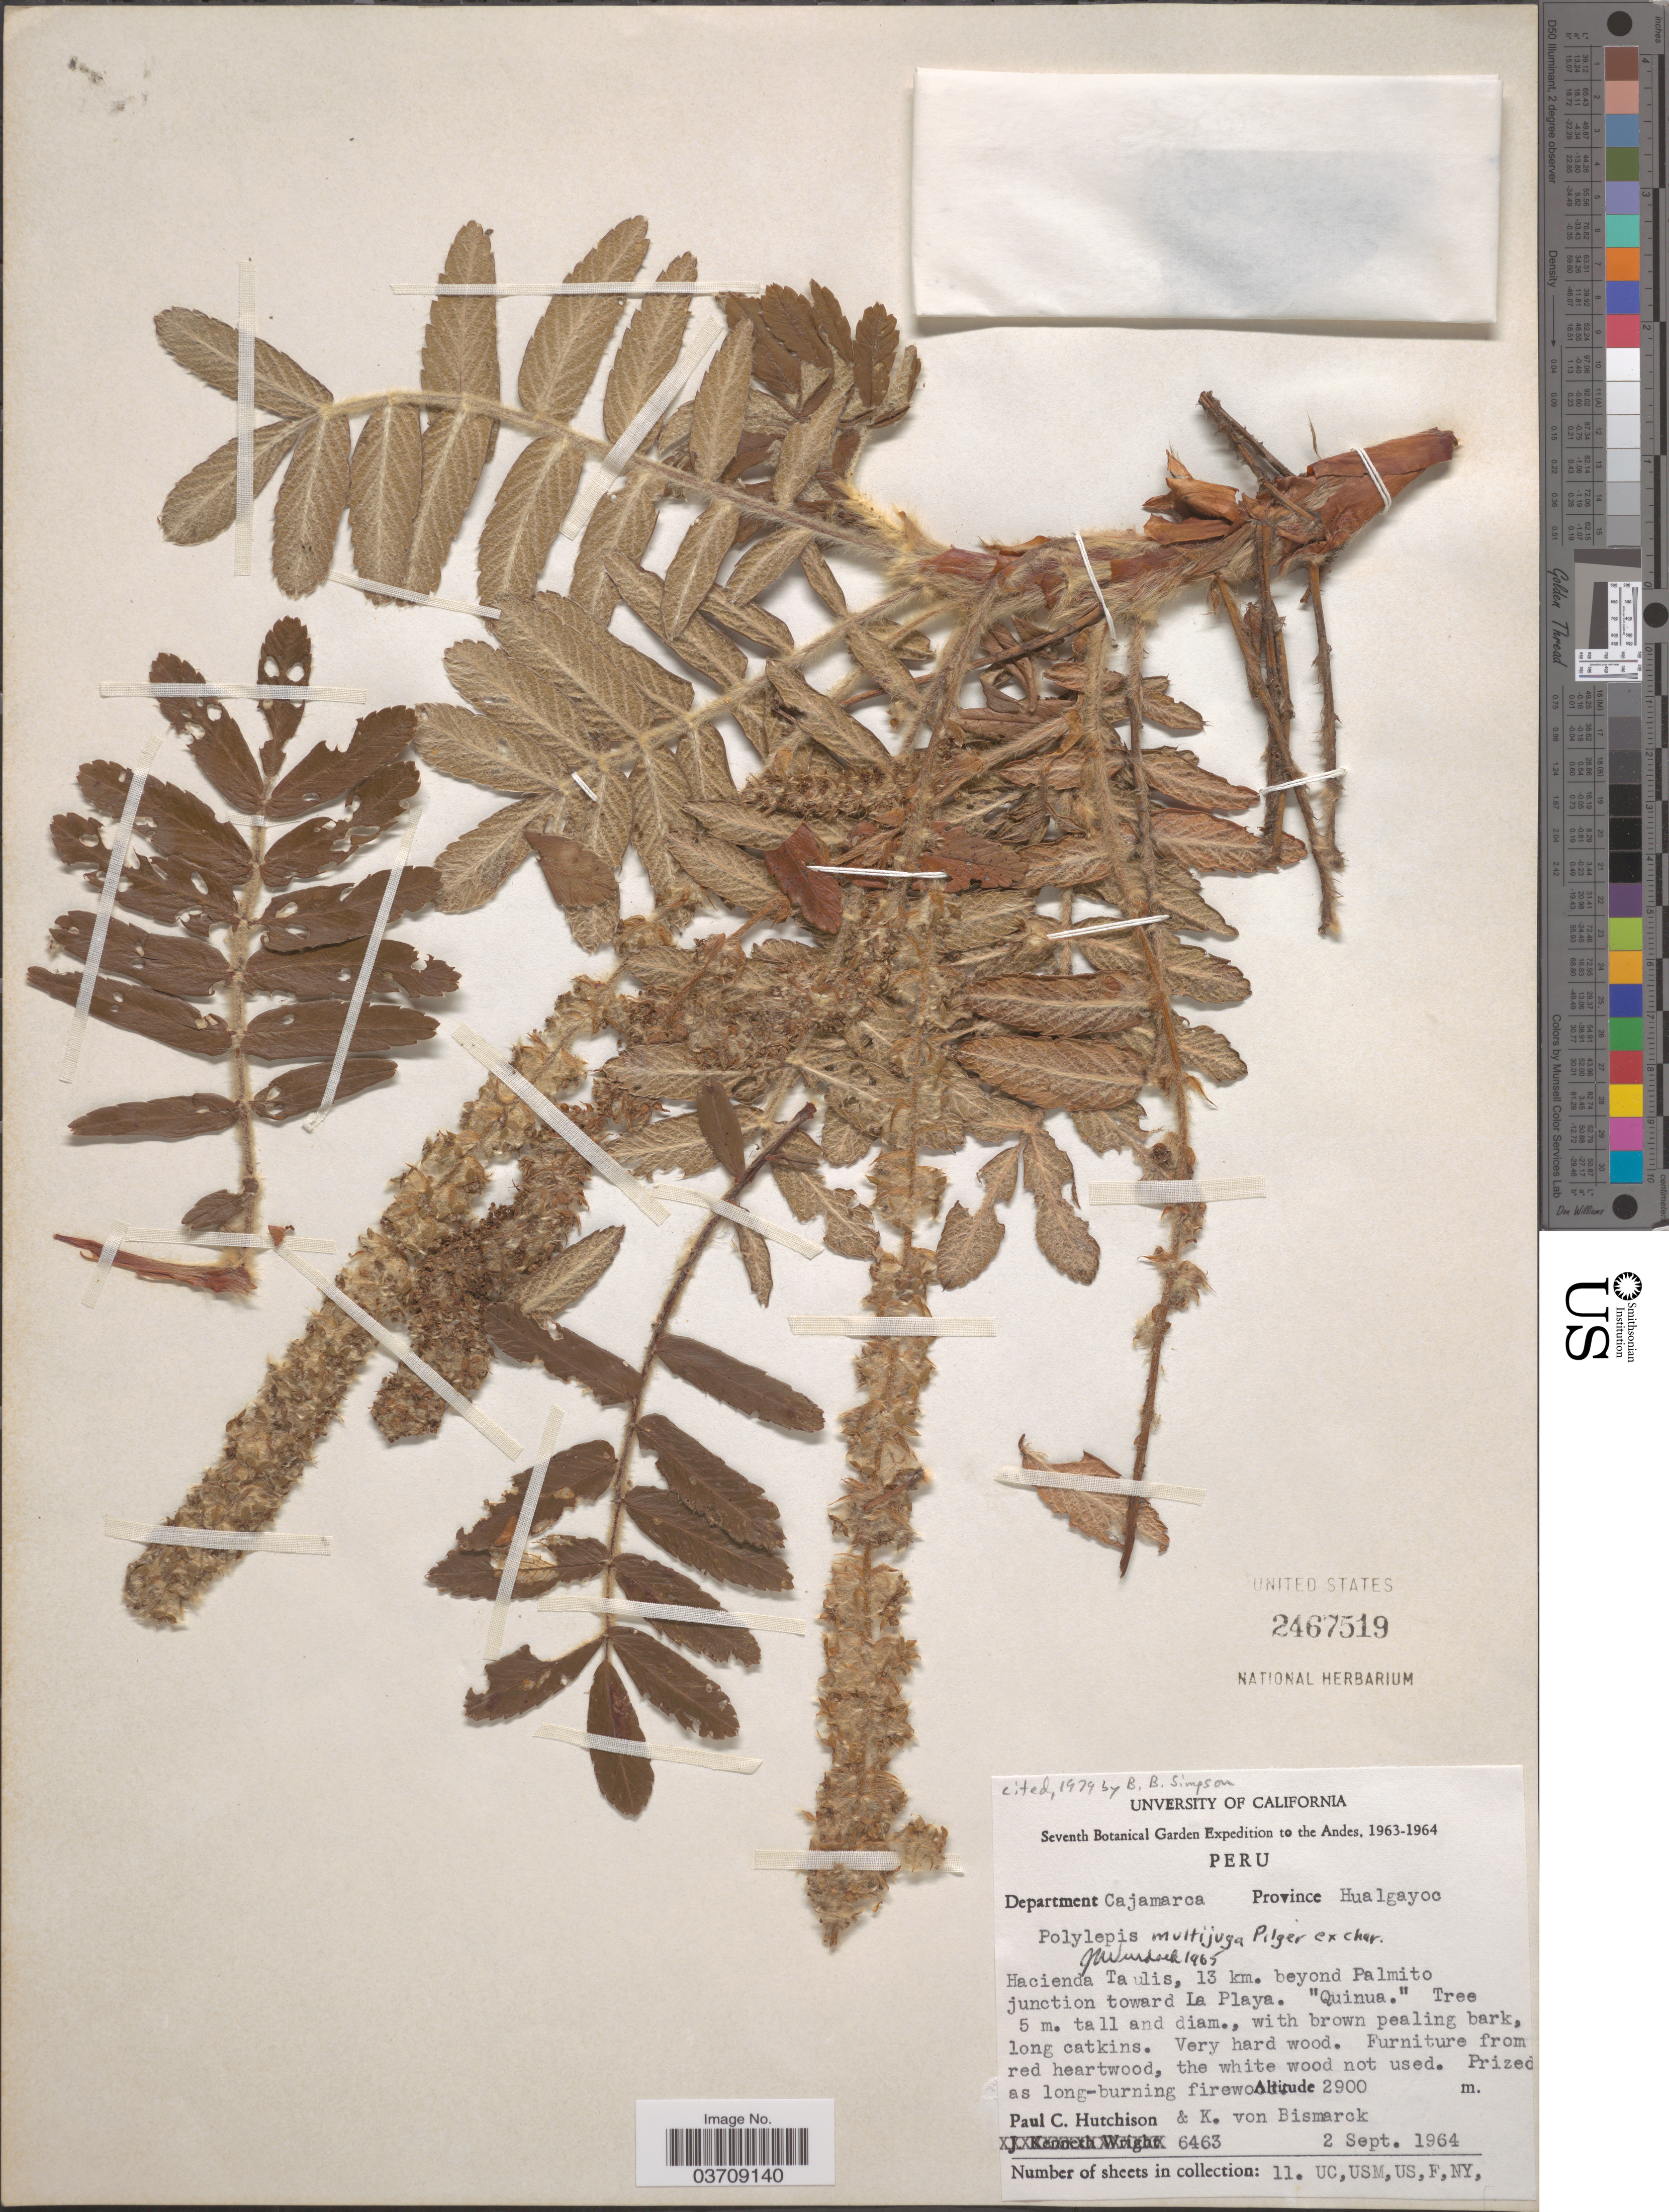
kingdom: Plantae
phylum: Tracheophyta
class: Magnoliopsida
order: Rosales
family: Rosaceae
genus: Polylepis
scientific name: Polylepis multijuga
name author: Pilg.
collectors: P. C. Hutchison & K. von Bismarck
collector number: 6463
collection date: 1964-09-02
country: Peru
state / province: Cajamarca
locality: The Andes. Department Cajamarca. Province Hualgayoc. Hacienda Taulis, 13 km. beyond Palmito junction toward La Playa.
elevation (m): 2900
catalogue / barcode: US 2467519